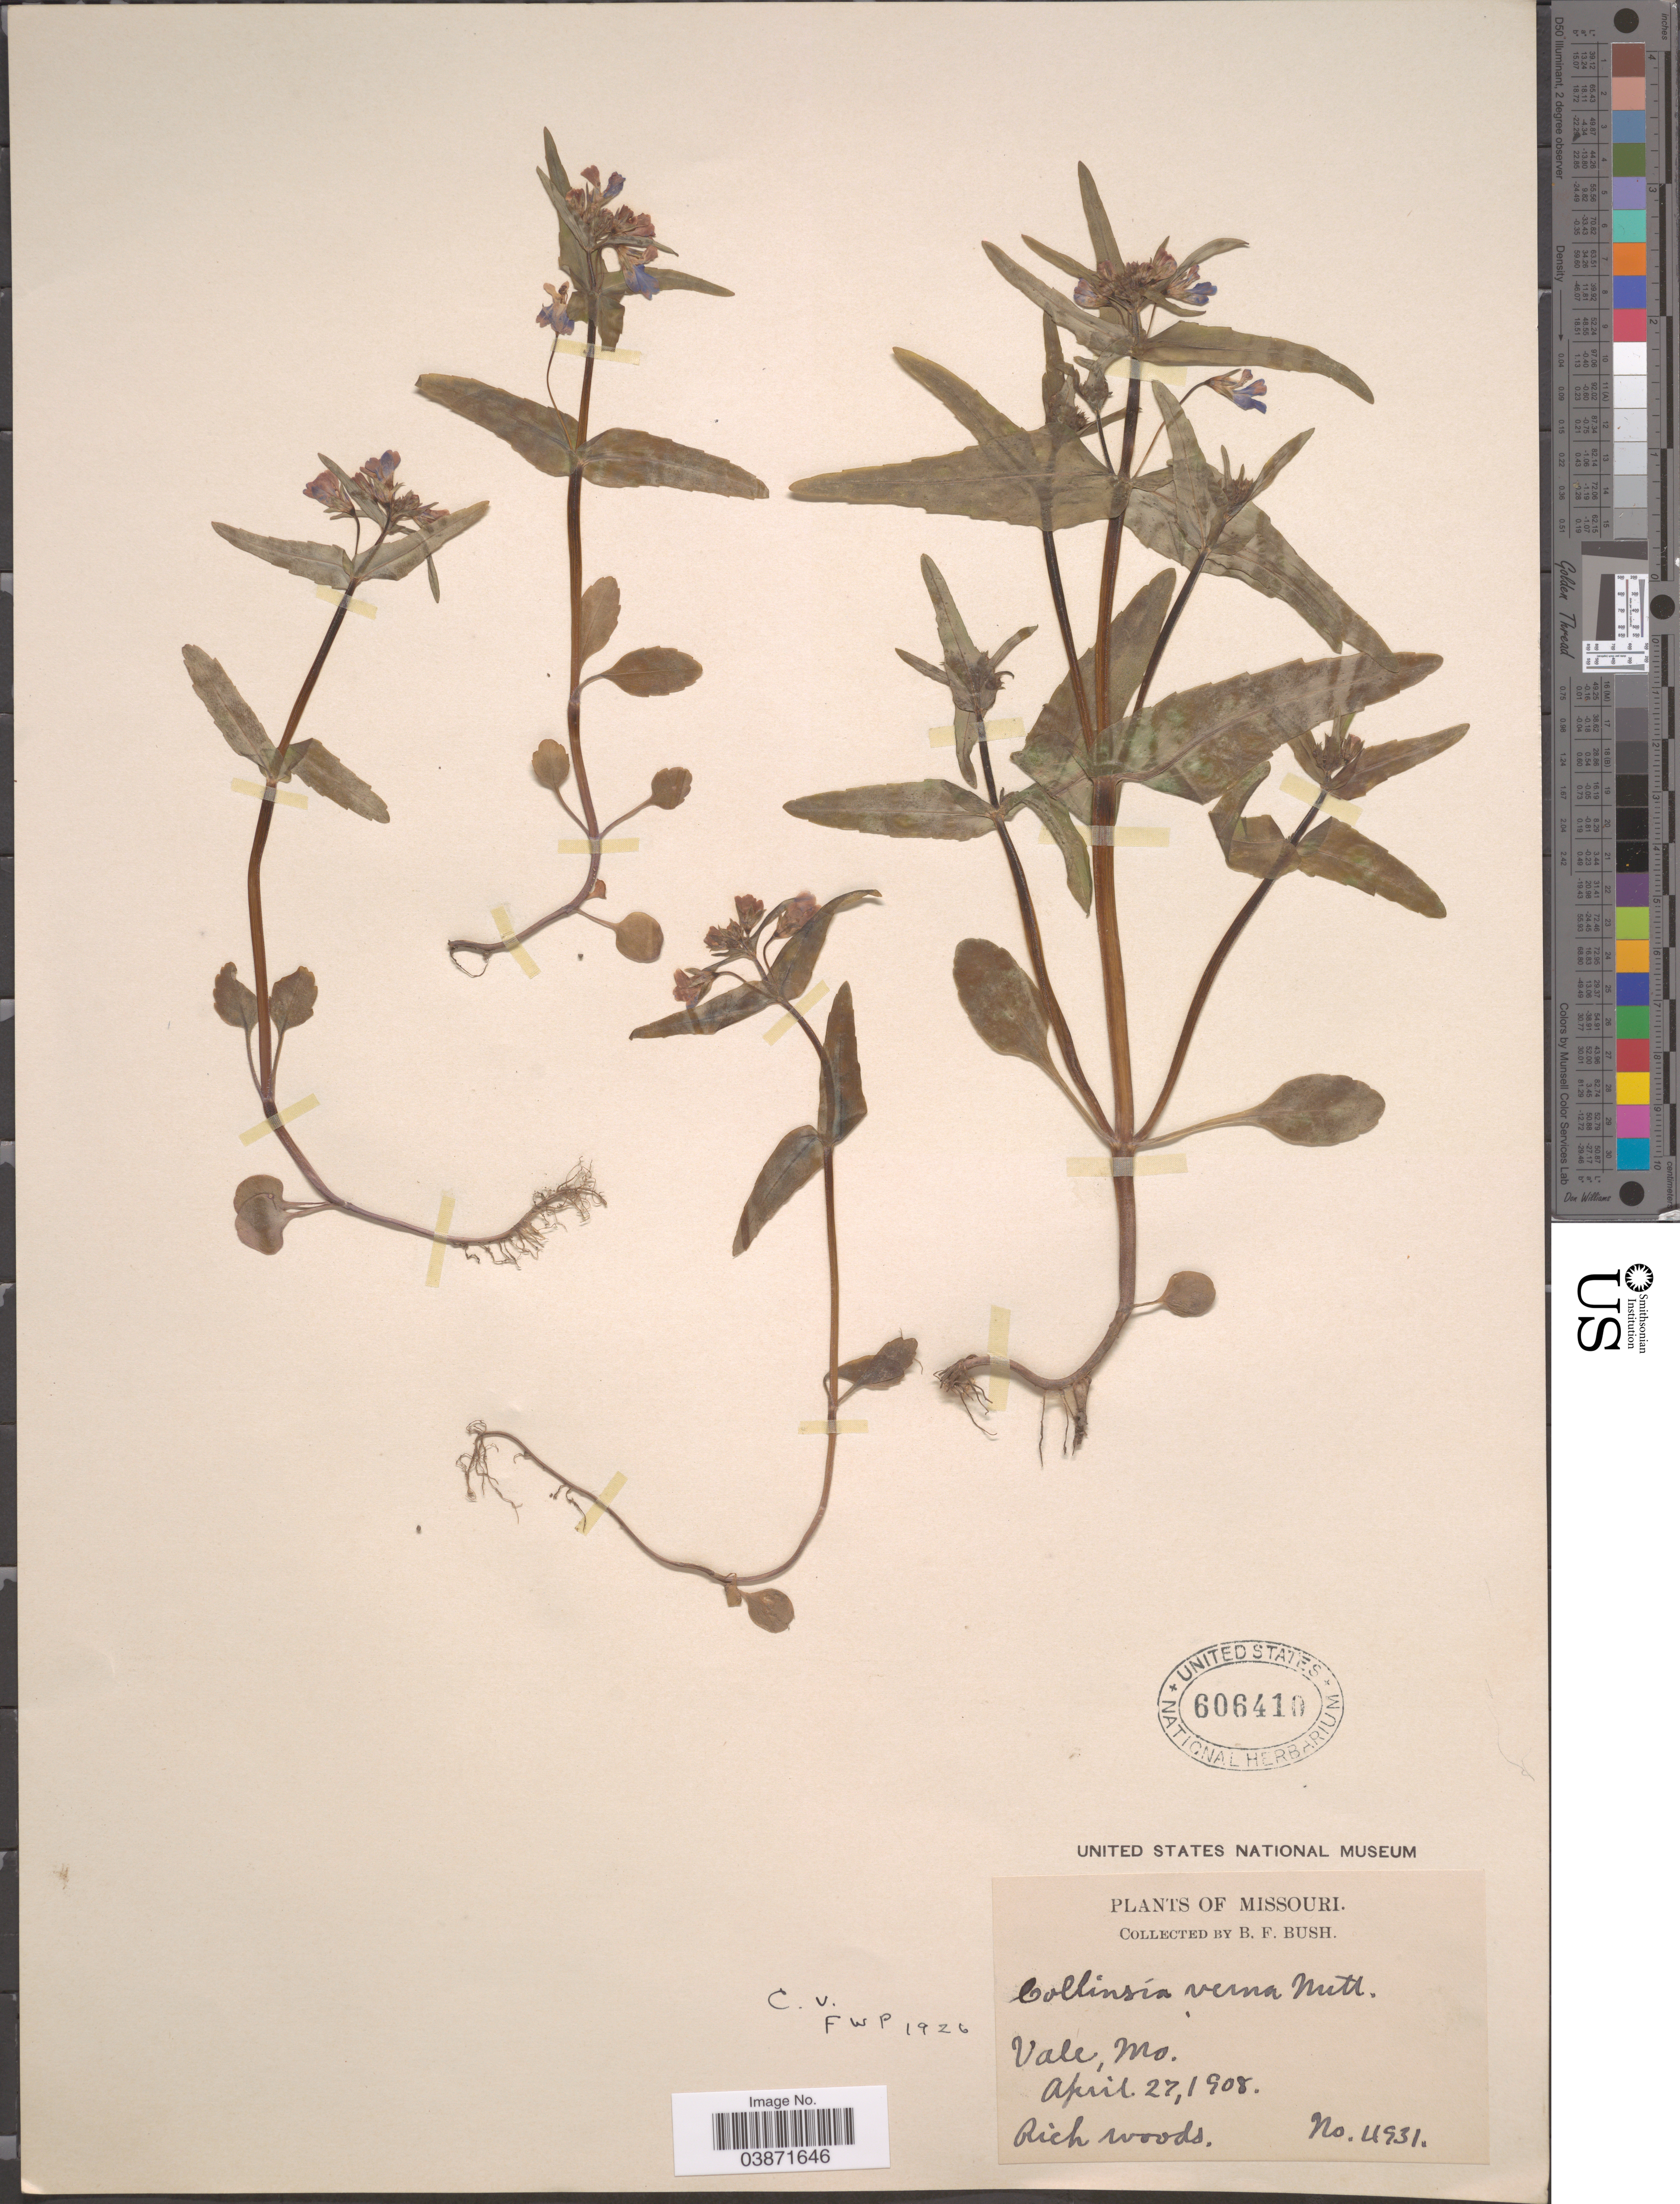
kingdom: Plantae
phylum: Tracheophyta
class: Magnoliopsida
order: Lamiales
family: Plantaginaceae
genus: Collinsia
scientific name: Collinsia verna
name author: Nutt.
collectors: B. F. Bush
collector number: U931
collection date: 1908-04-27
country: United States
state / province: Missouri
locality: Vale.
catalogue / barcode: US 606410